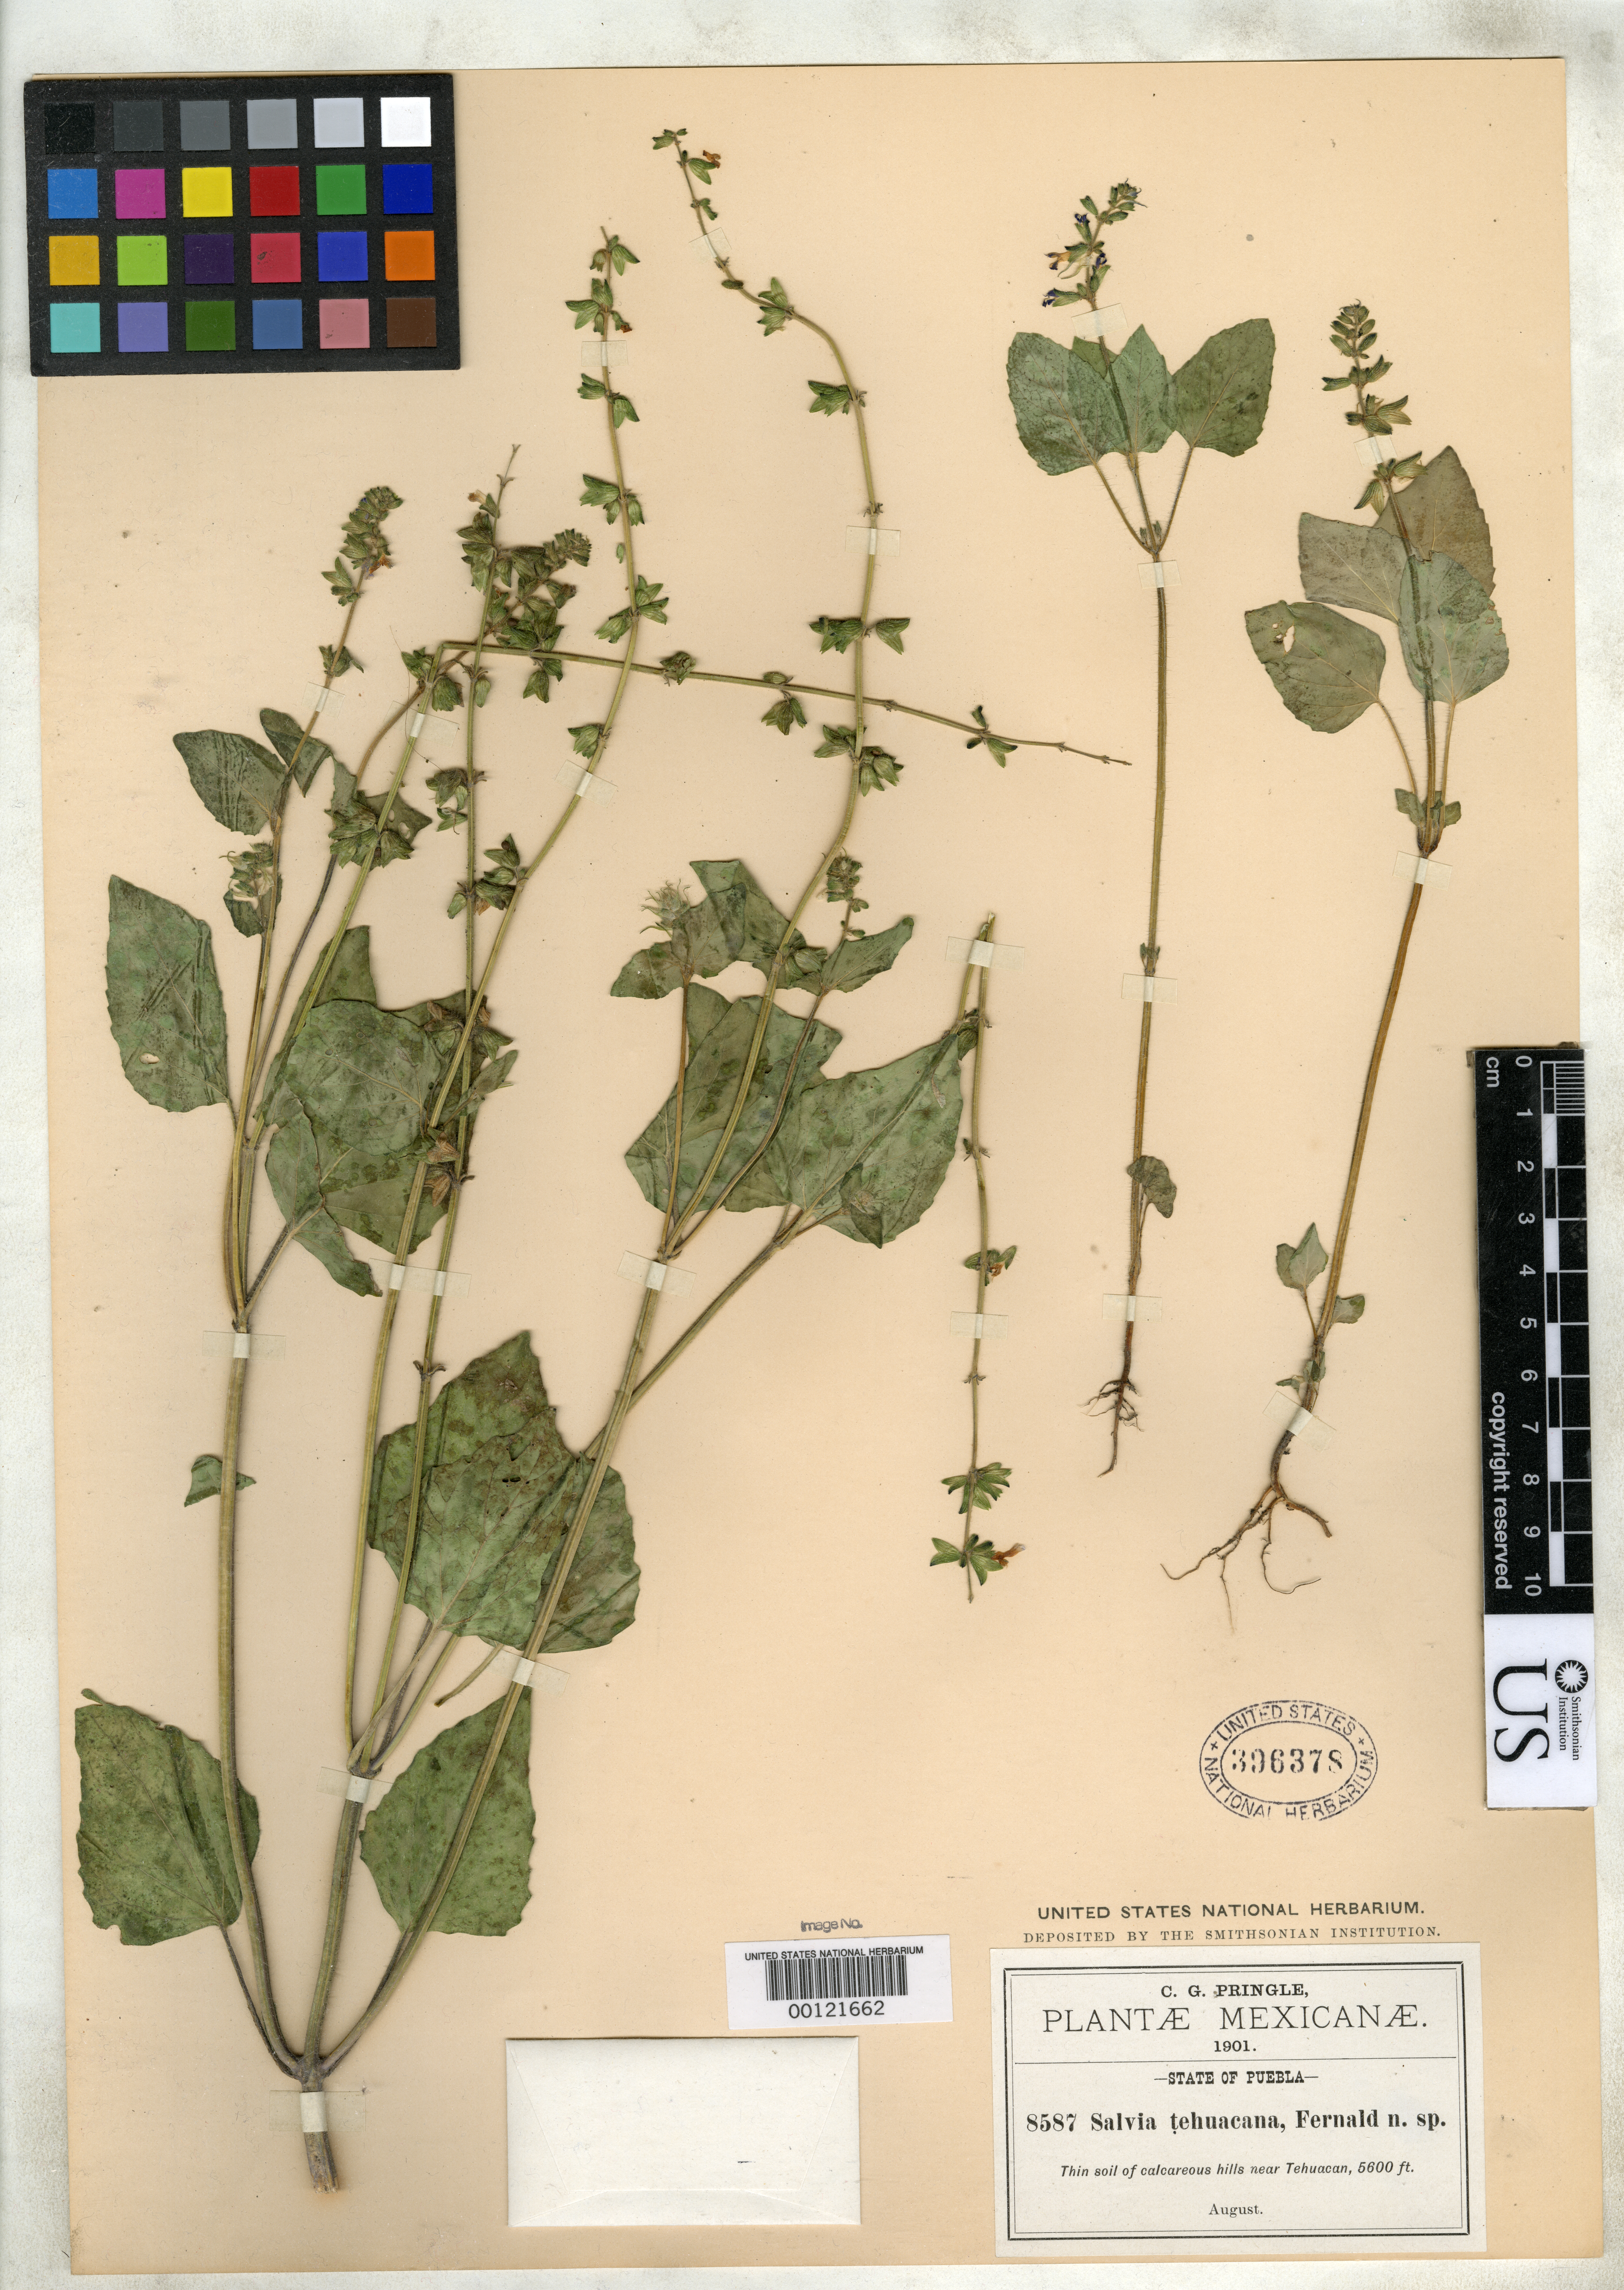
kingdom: Plantae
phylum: Tracheophyta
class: Magnoliopsida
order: Lamiales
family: Lamiaceae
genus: Salvia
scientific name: Salvia tehuacana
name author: Fernald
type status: Isotype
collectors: C. G. Pringle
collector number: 8587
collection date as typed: Aug 1901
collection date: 1901-08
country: Mexico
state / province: Puebla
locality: Near Tehuacan.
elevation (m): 1707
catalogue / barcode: US 396378